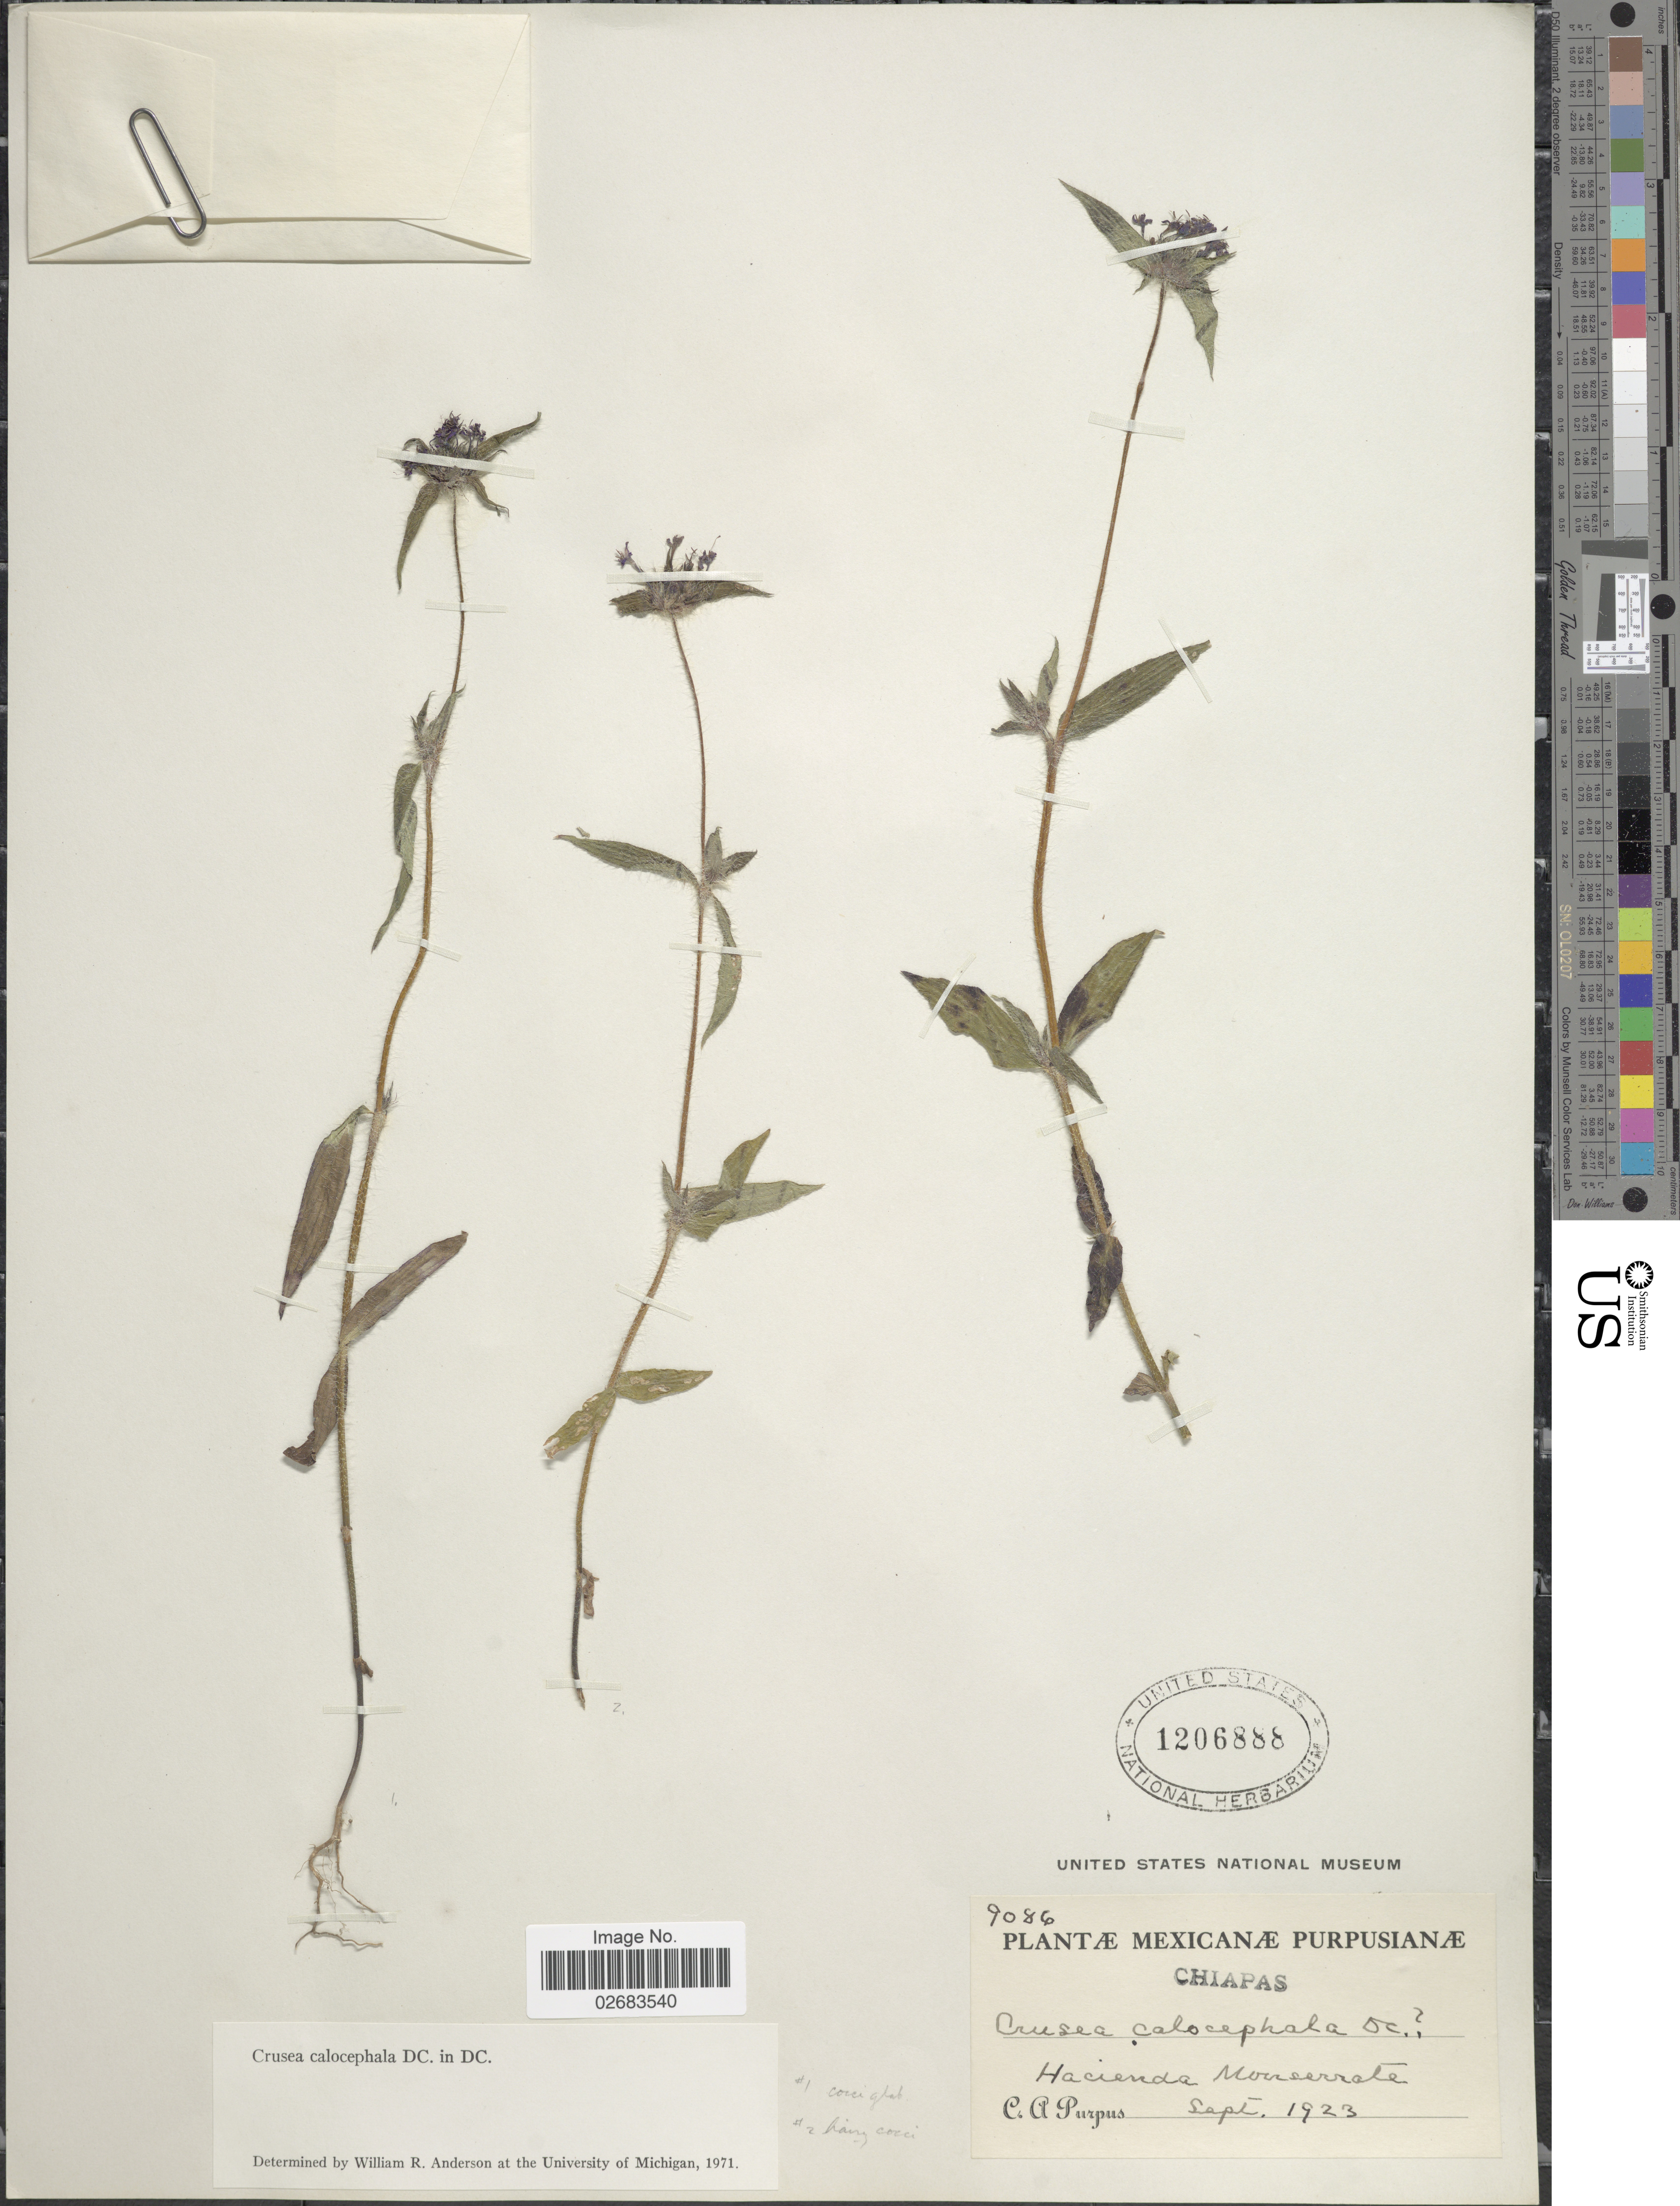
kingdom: Plantae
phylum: Tracheophyta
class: Magnoliopsida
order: Gentianales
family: Rubiaceae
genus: Crusea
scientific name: Crusea calocephala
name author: DC.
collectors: C. A. Purpus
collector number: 9086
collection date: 1923-09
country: Mexico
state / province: Chiapas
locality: Hacienda Monserrate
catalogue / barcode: US 1206888